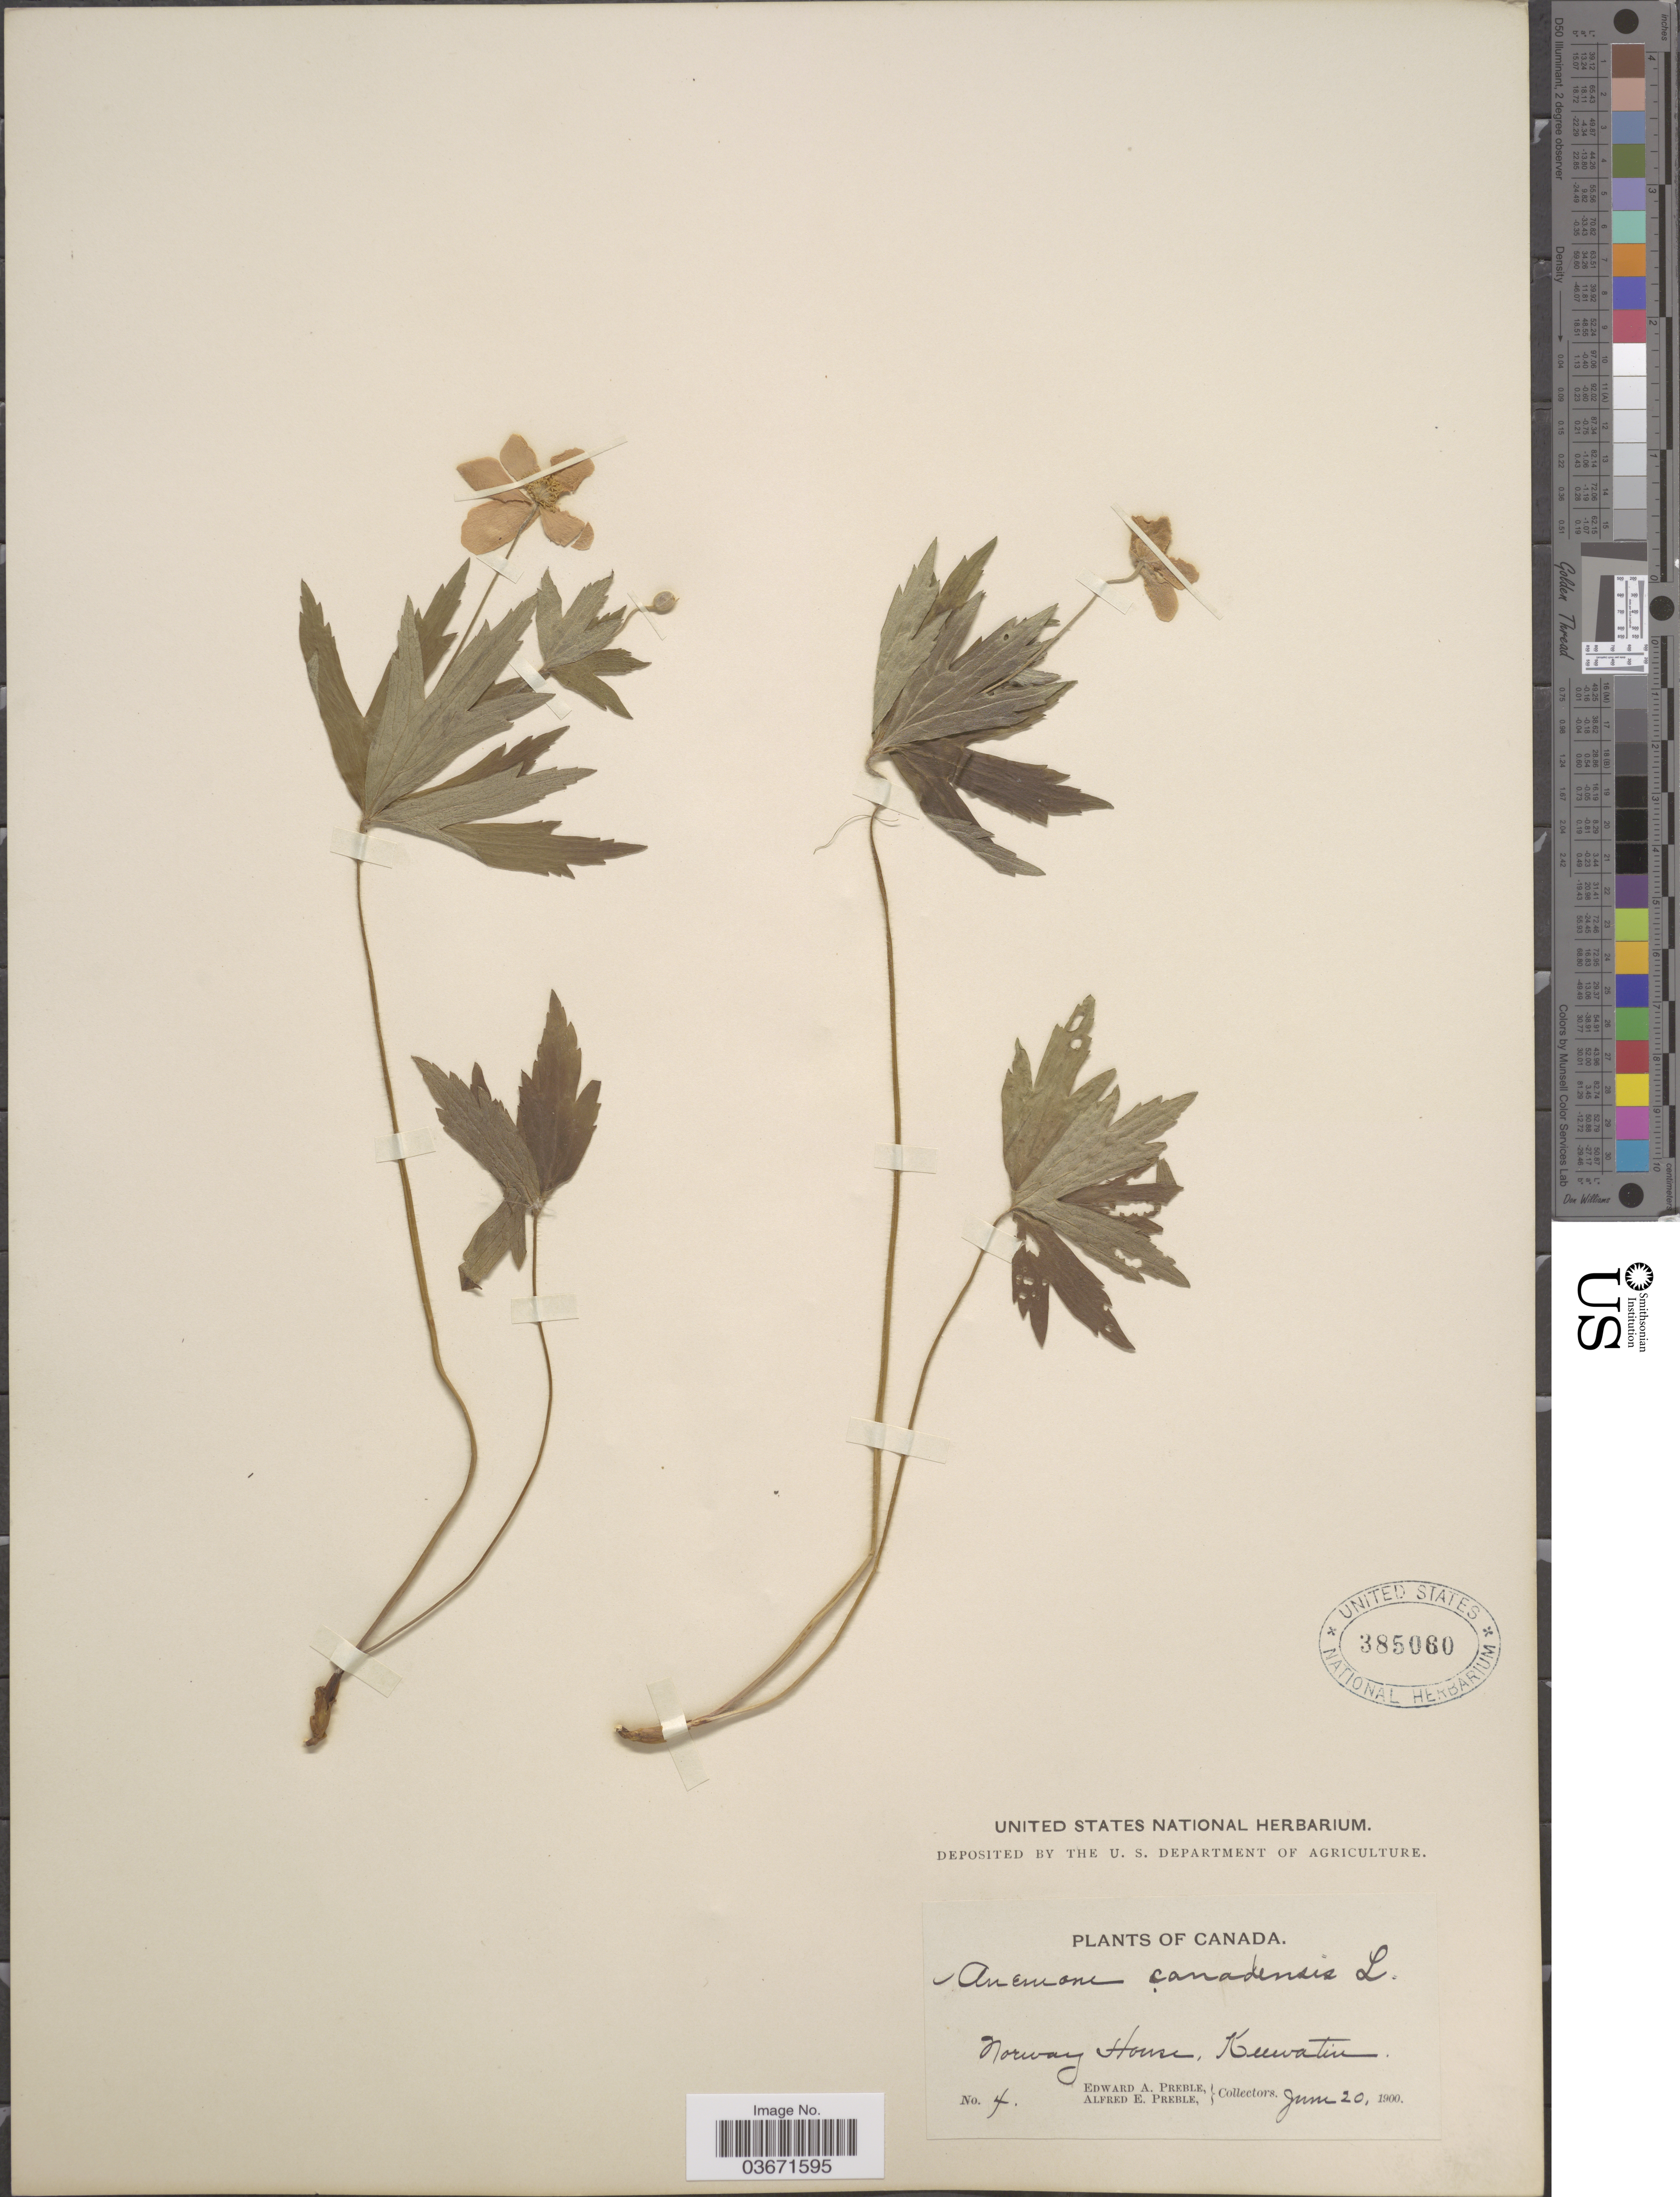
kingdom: Plantae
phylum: Tracheophyta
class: Magnoliopsida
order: Ranunculales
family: Ranunculaceae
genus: Anemone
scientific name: Anemone canadensis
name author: L.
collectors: E. Preble & A. Preble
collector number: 4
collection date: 1900-06-20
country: Canada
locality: Norway House, Keewatin.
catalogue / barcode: US 385060